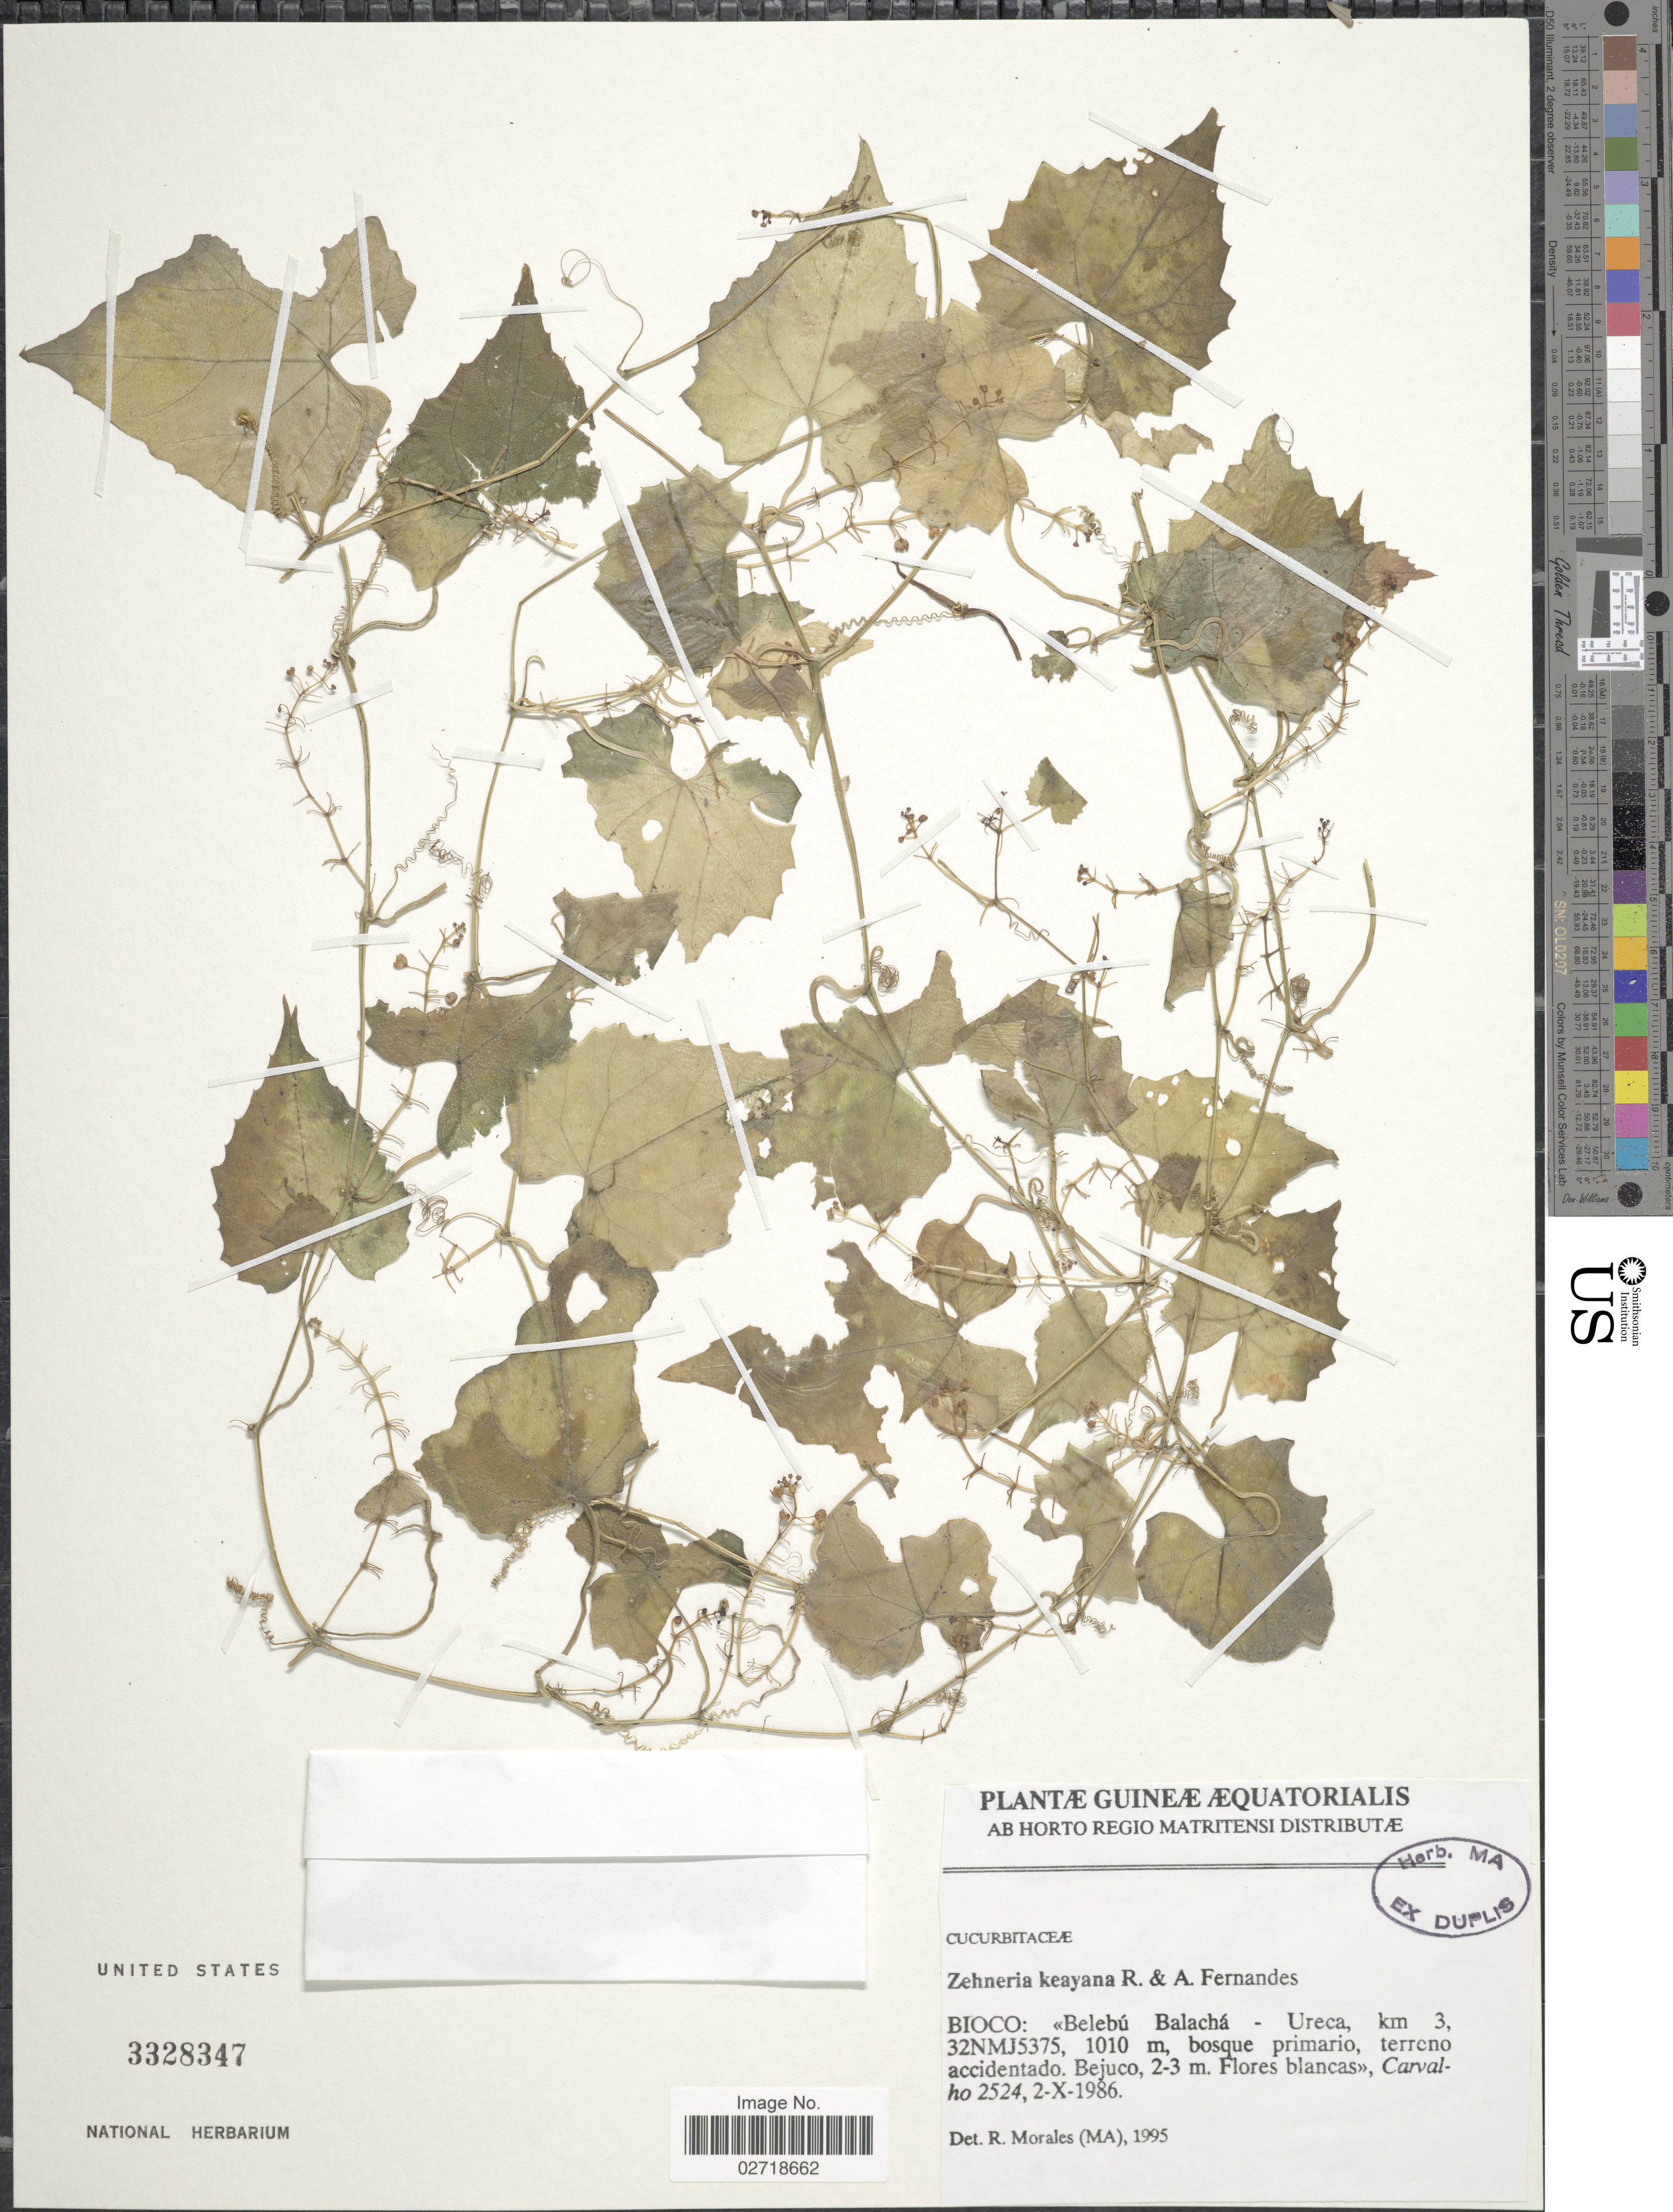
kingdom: Plantae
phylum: Tracheophyta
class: Magnoliopsida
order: Cucurbitales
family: Cucurbitaceae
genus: Zehneria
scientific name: Zehneria keayana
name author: A. Fern. & R. Fern.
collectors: Carvalho, --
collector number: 2524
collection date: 1986-10-02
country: Equatorial Guinea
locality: Bioco: Belebu Balacha, Ureca, km 3, 32NMJ5375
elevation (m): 1010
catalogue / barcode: US 3328347